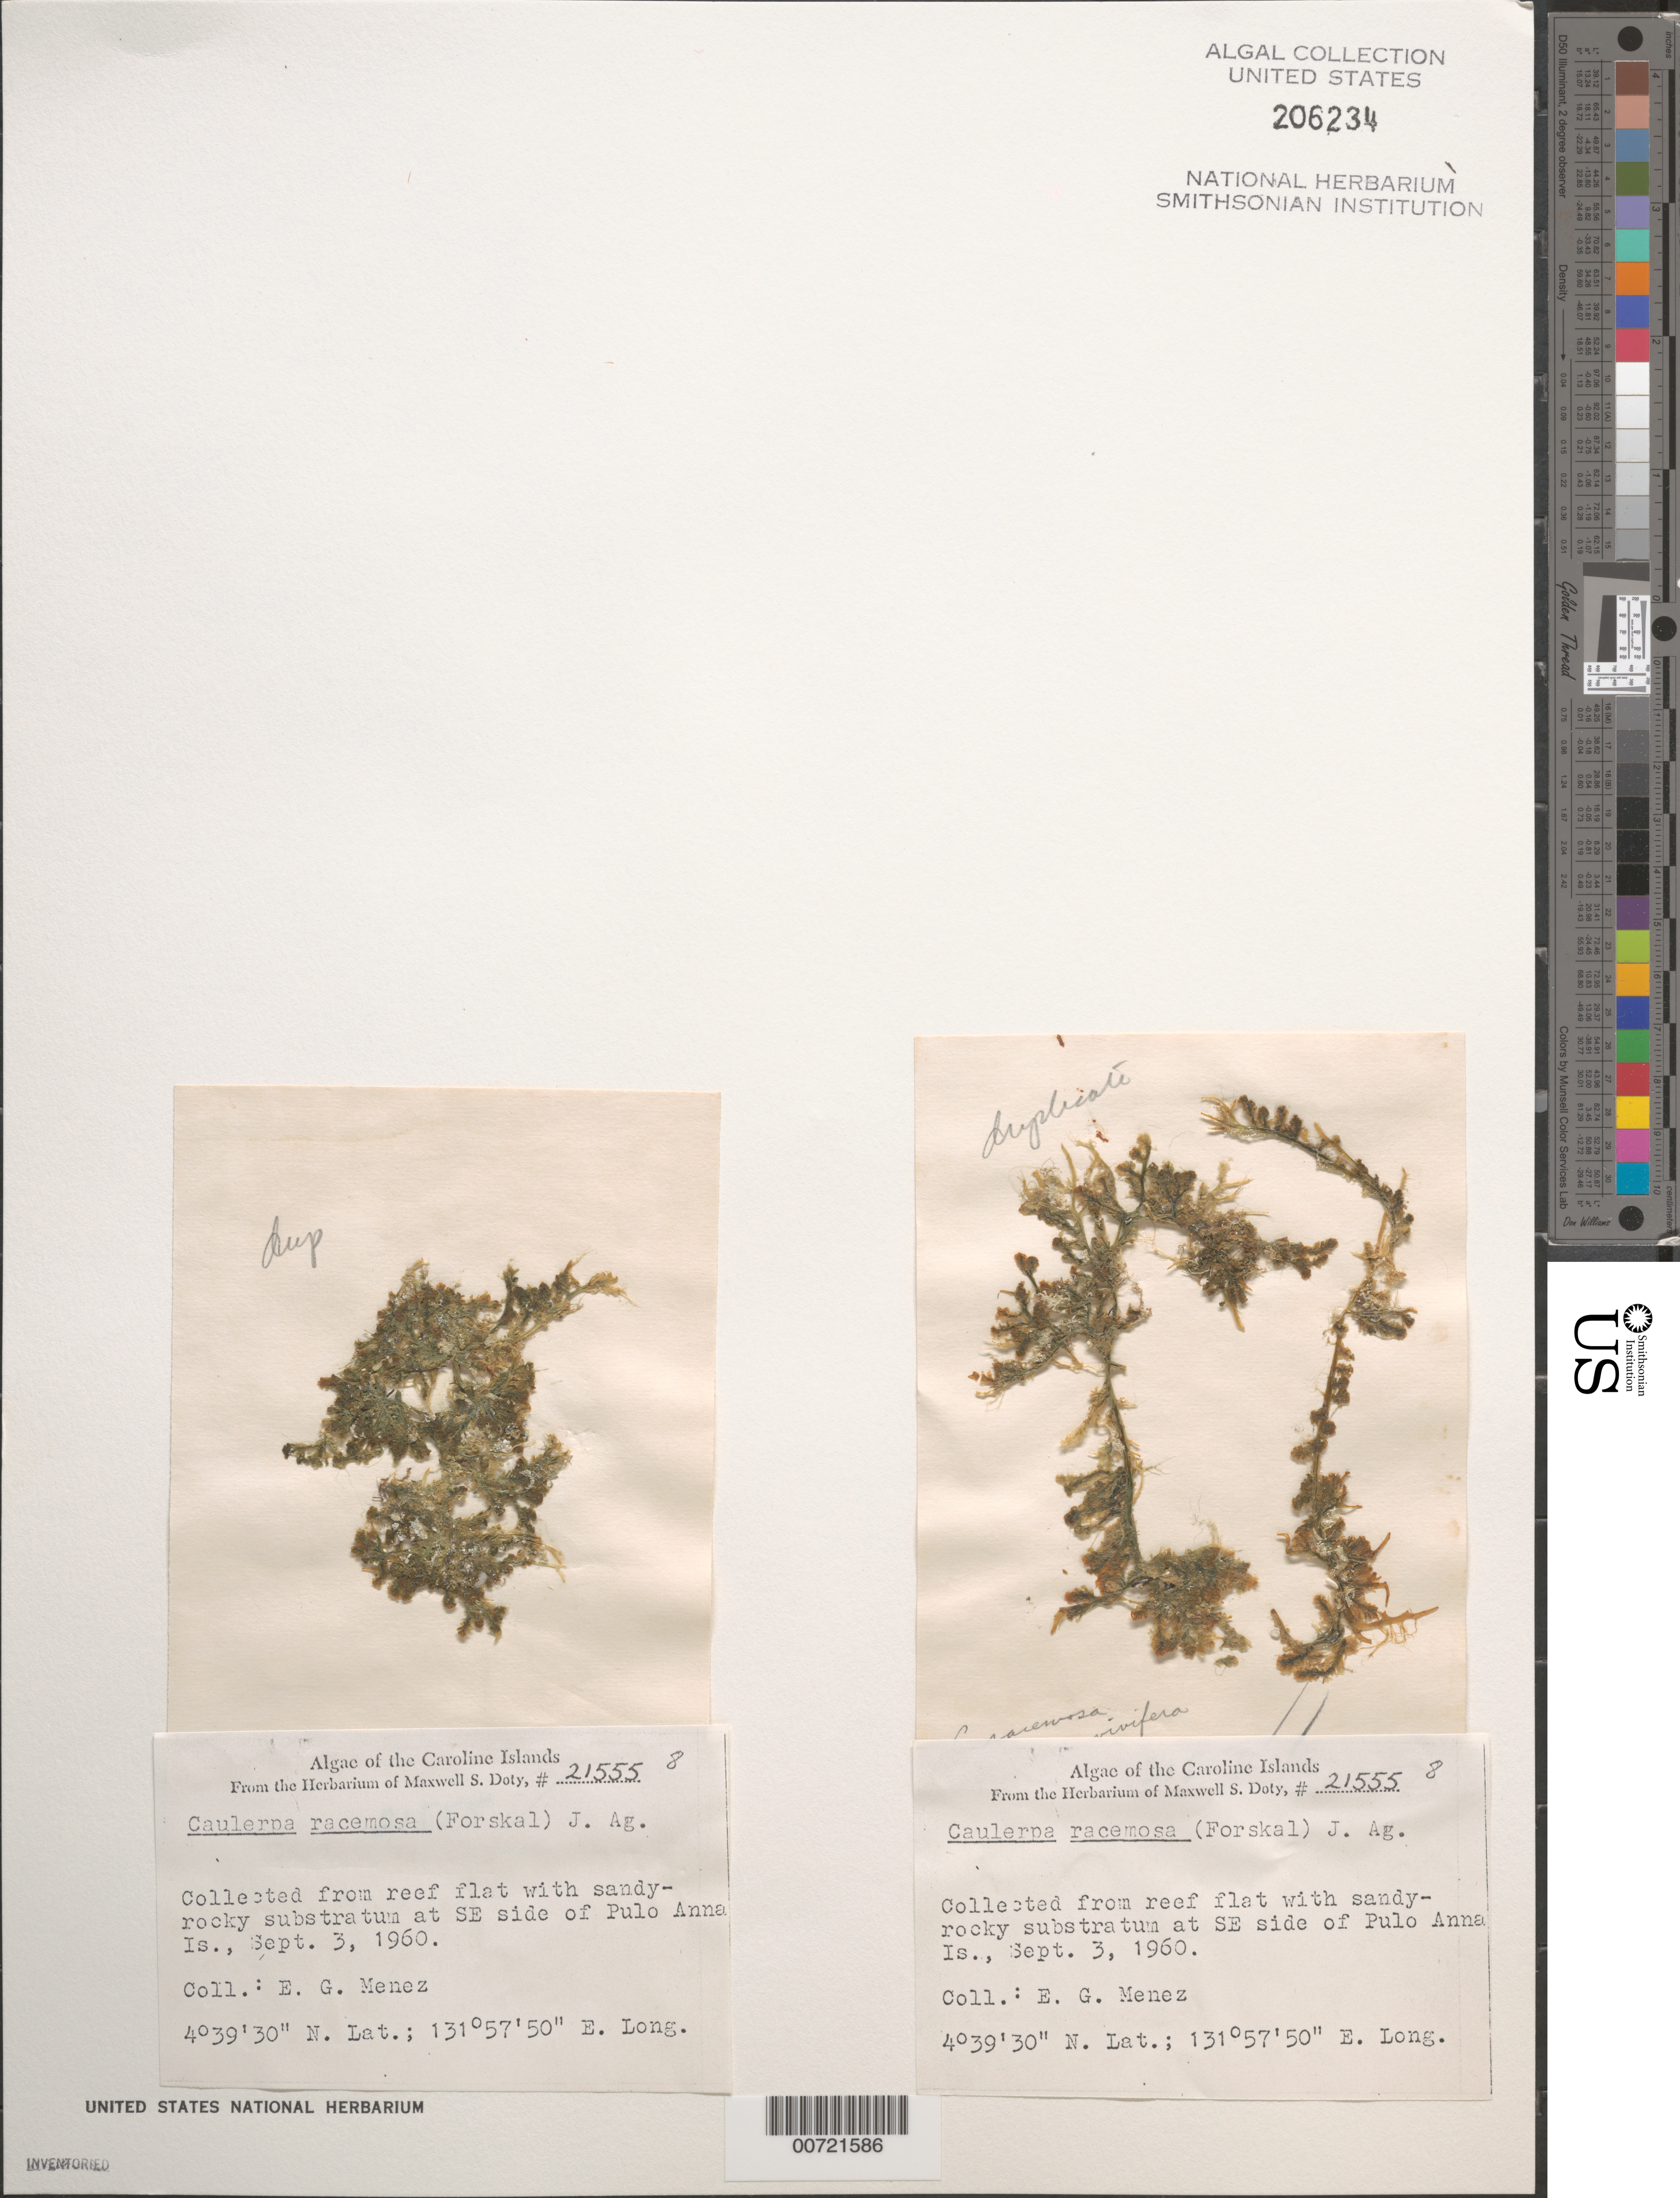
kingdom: Plantae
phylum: Chlorophyta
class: Ulvophyceae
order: Bryopsidales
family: Caulerpaceae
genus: Caulerpa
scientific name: Caulerpa racemosa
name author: (Forssk.) J. Agardh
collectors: Meñez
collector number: MSD 21555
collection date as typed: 03 Sep 1960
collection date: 1960-09-03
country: Palau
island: Pulo Anna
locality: Southeastern side, reef flat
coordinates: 4 39' 30" N, 131 57' 50" E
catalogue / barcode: US 206234